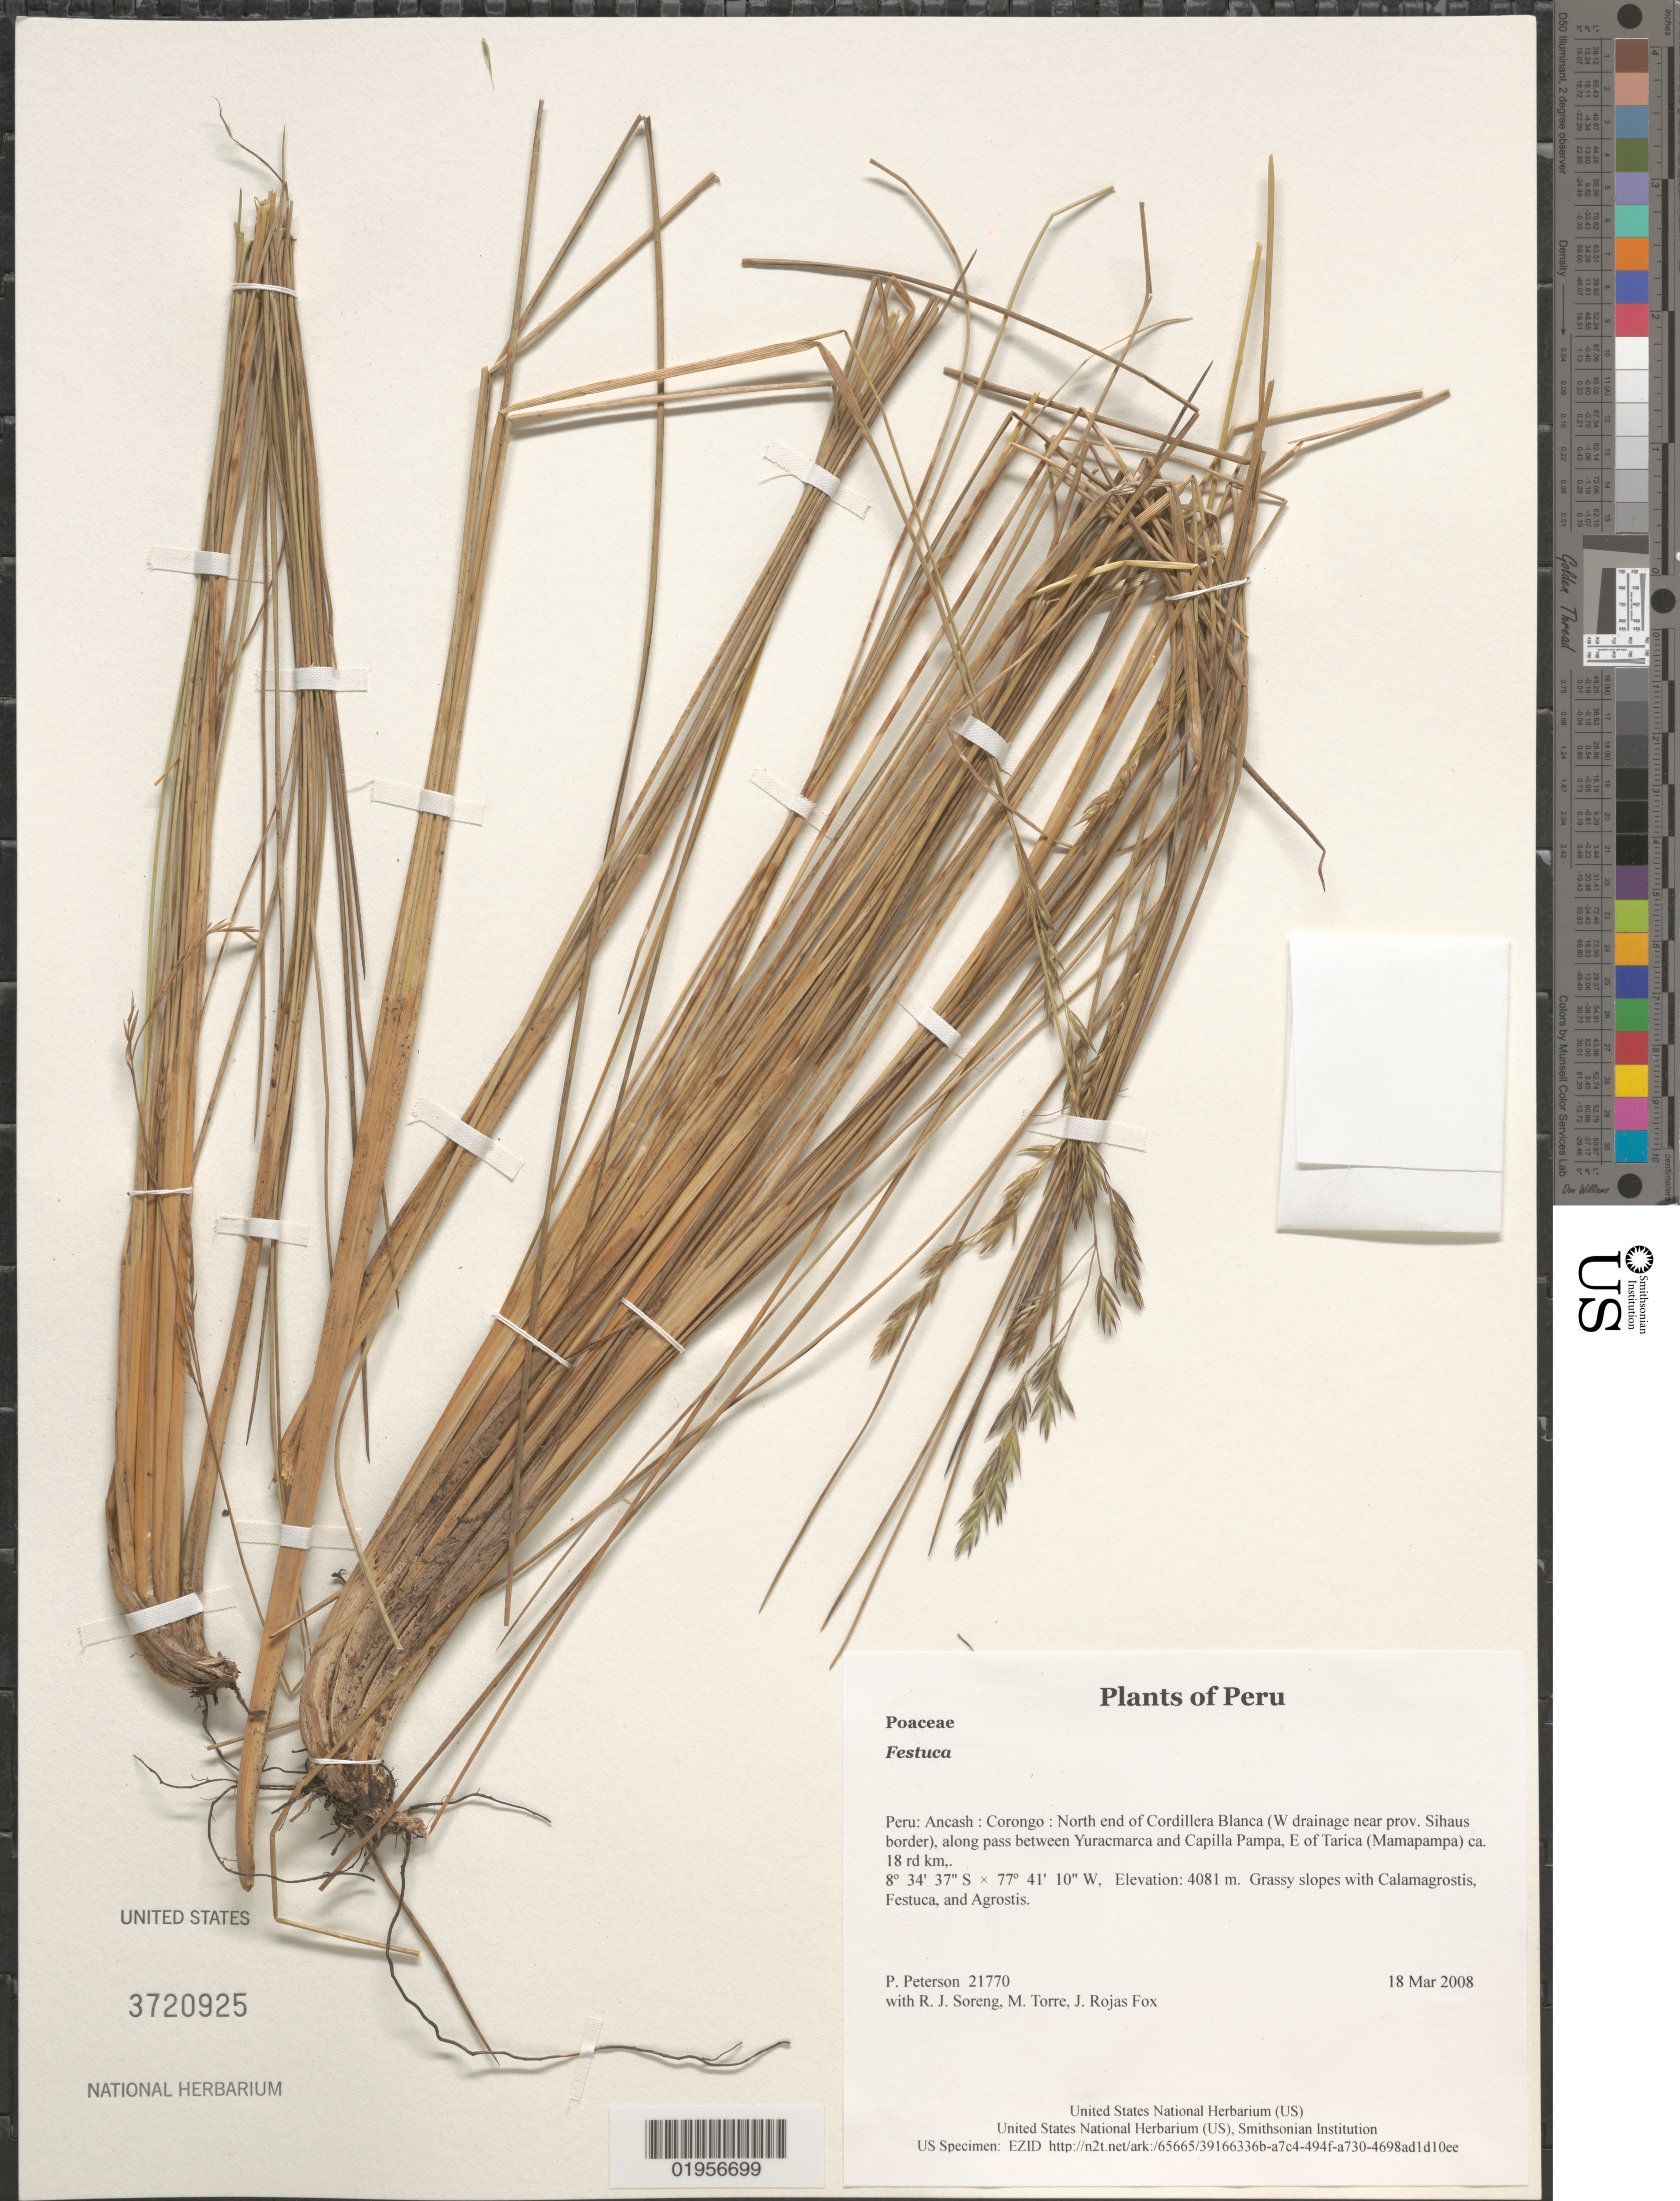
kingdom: Plantae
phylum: Tracheophyta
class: Liliopsida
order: Poales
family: Poaceae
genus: Festuca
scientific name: Festuca sp.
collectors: P. M. Peterson, R. J. Soreng, M. Torre & J. Rojas Fox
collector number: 21770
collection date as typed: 18 Mar 2008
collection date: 2008-03-18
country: Peru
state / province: Ancash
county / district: Corongo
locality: North end of Cordillera Blanca (W drainage near prov. Sihaus border), along pass between Yuracmarca and Capilla Pampa, E of Tarica (Mamapampa) ca. 18 rd km,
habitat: Grassy slopes with Calamagrostis, Festuca, and Agrostis.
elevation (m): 4081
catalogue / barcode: US 3720925